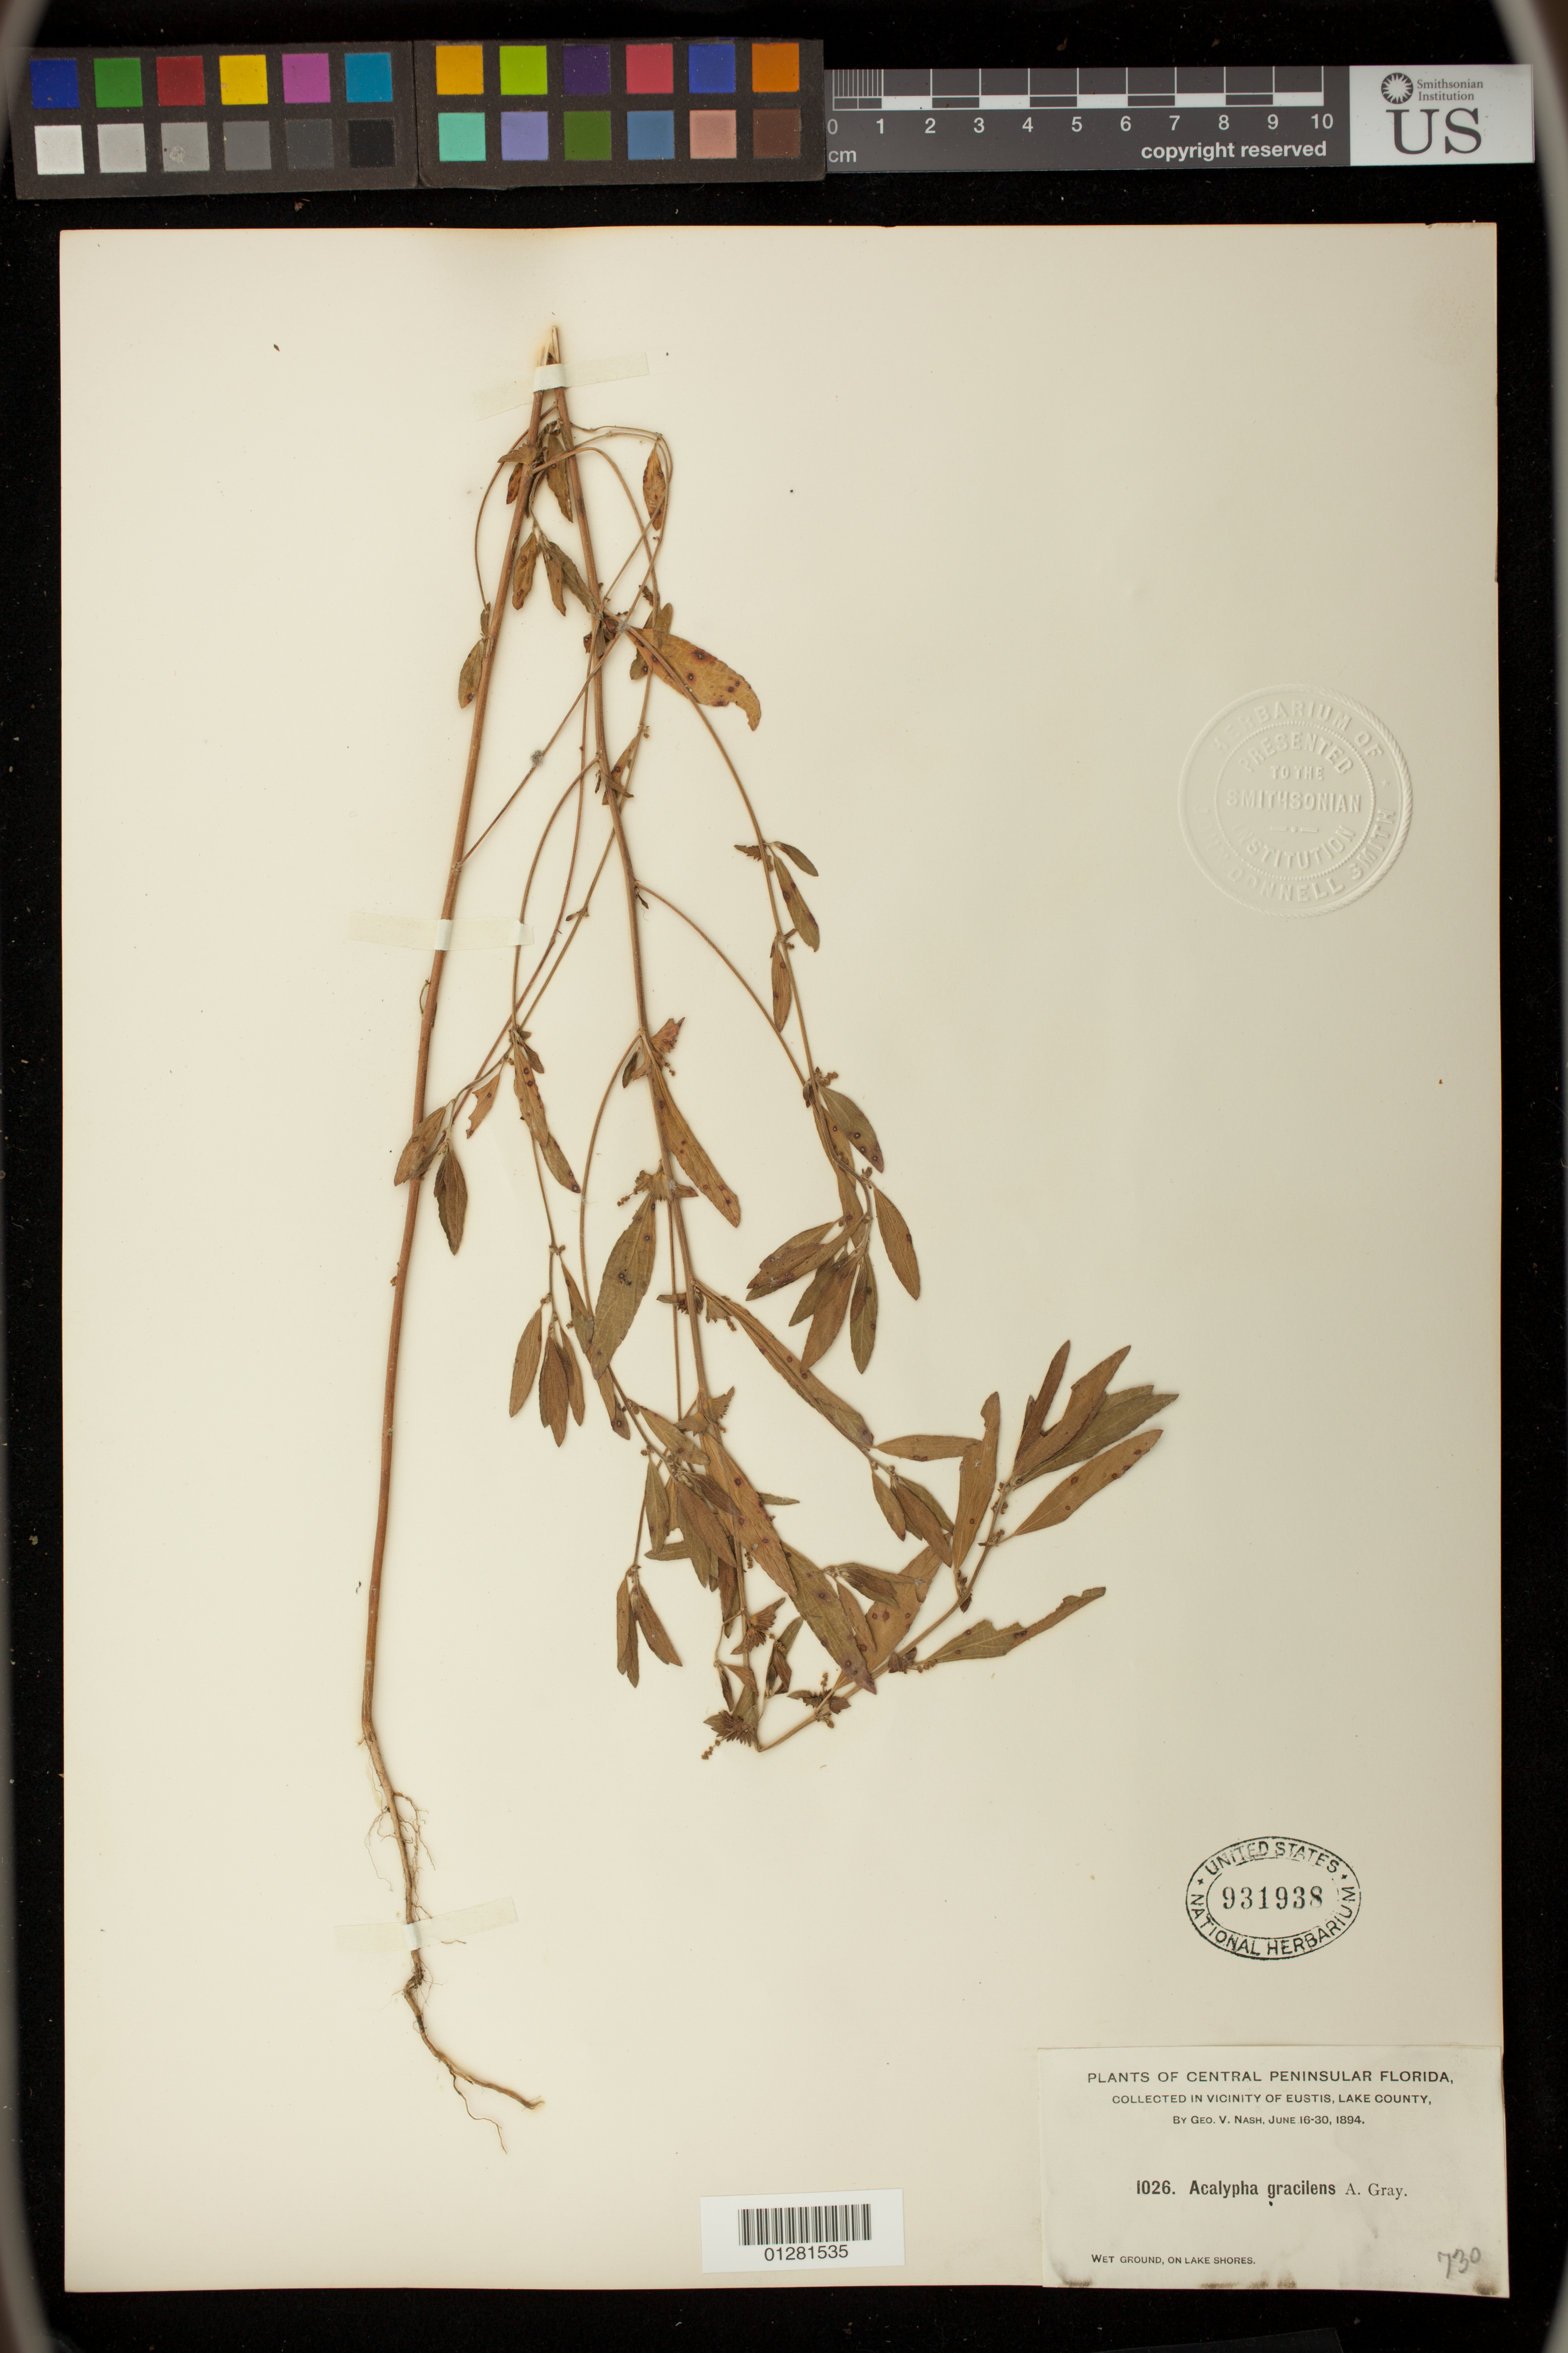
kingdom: Plantae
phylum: Tracheophyta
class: Magnoliopsida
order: Malpighiales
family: Euphorbiaceae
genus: Acalypha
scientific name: Acalypha gracilens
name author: A. Gray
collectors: G. V. Nash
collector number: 1026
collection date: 1894-06-16/1894-06-30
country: United States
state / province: Florida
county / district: Lake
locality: Vicinity of Eustis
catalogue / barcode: US 931938